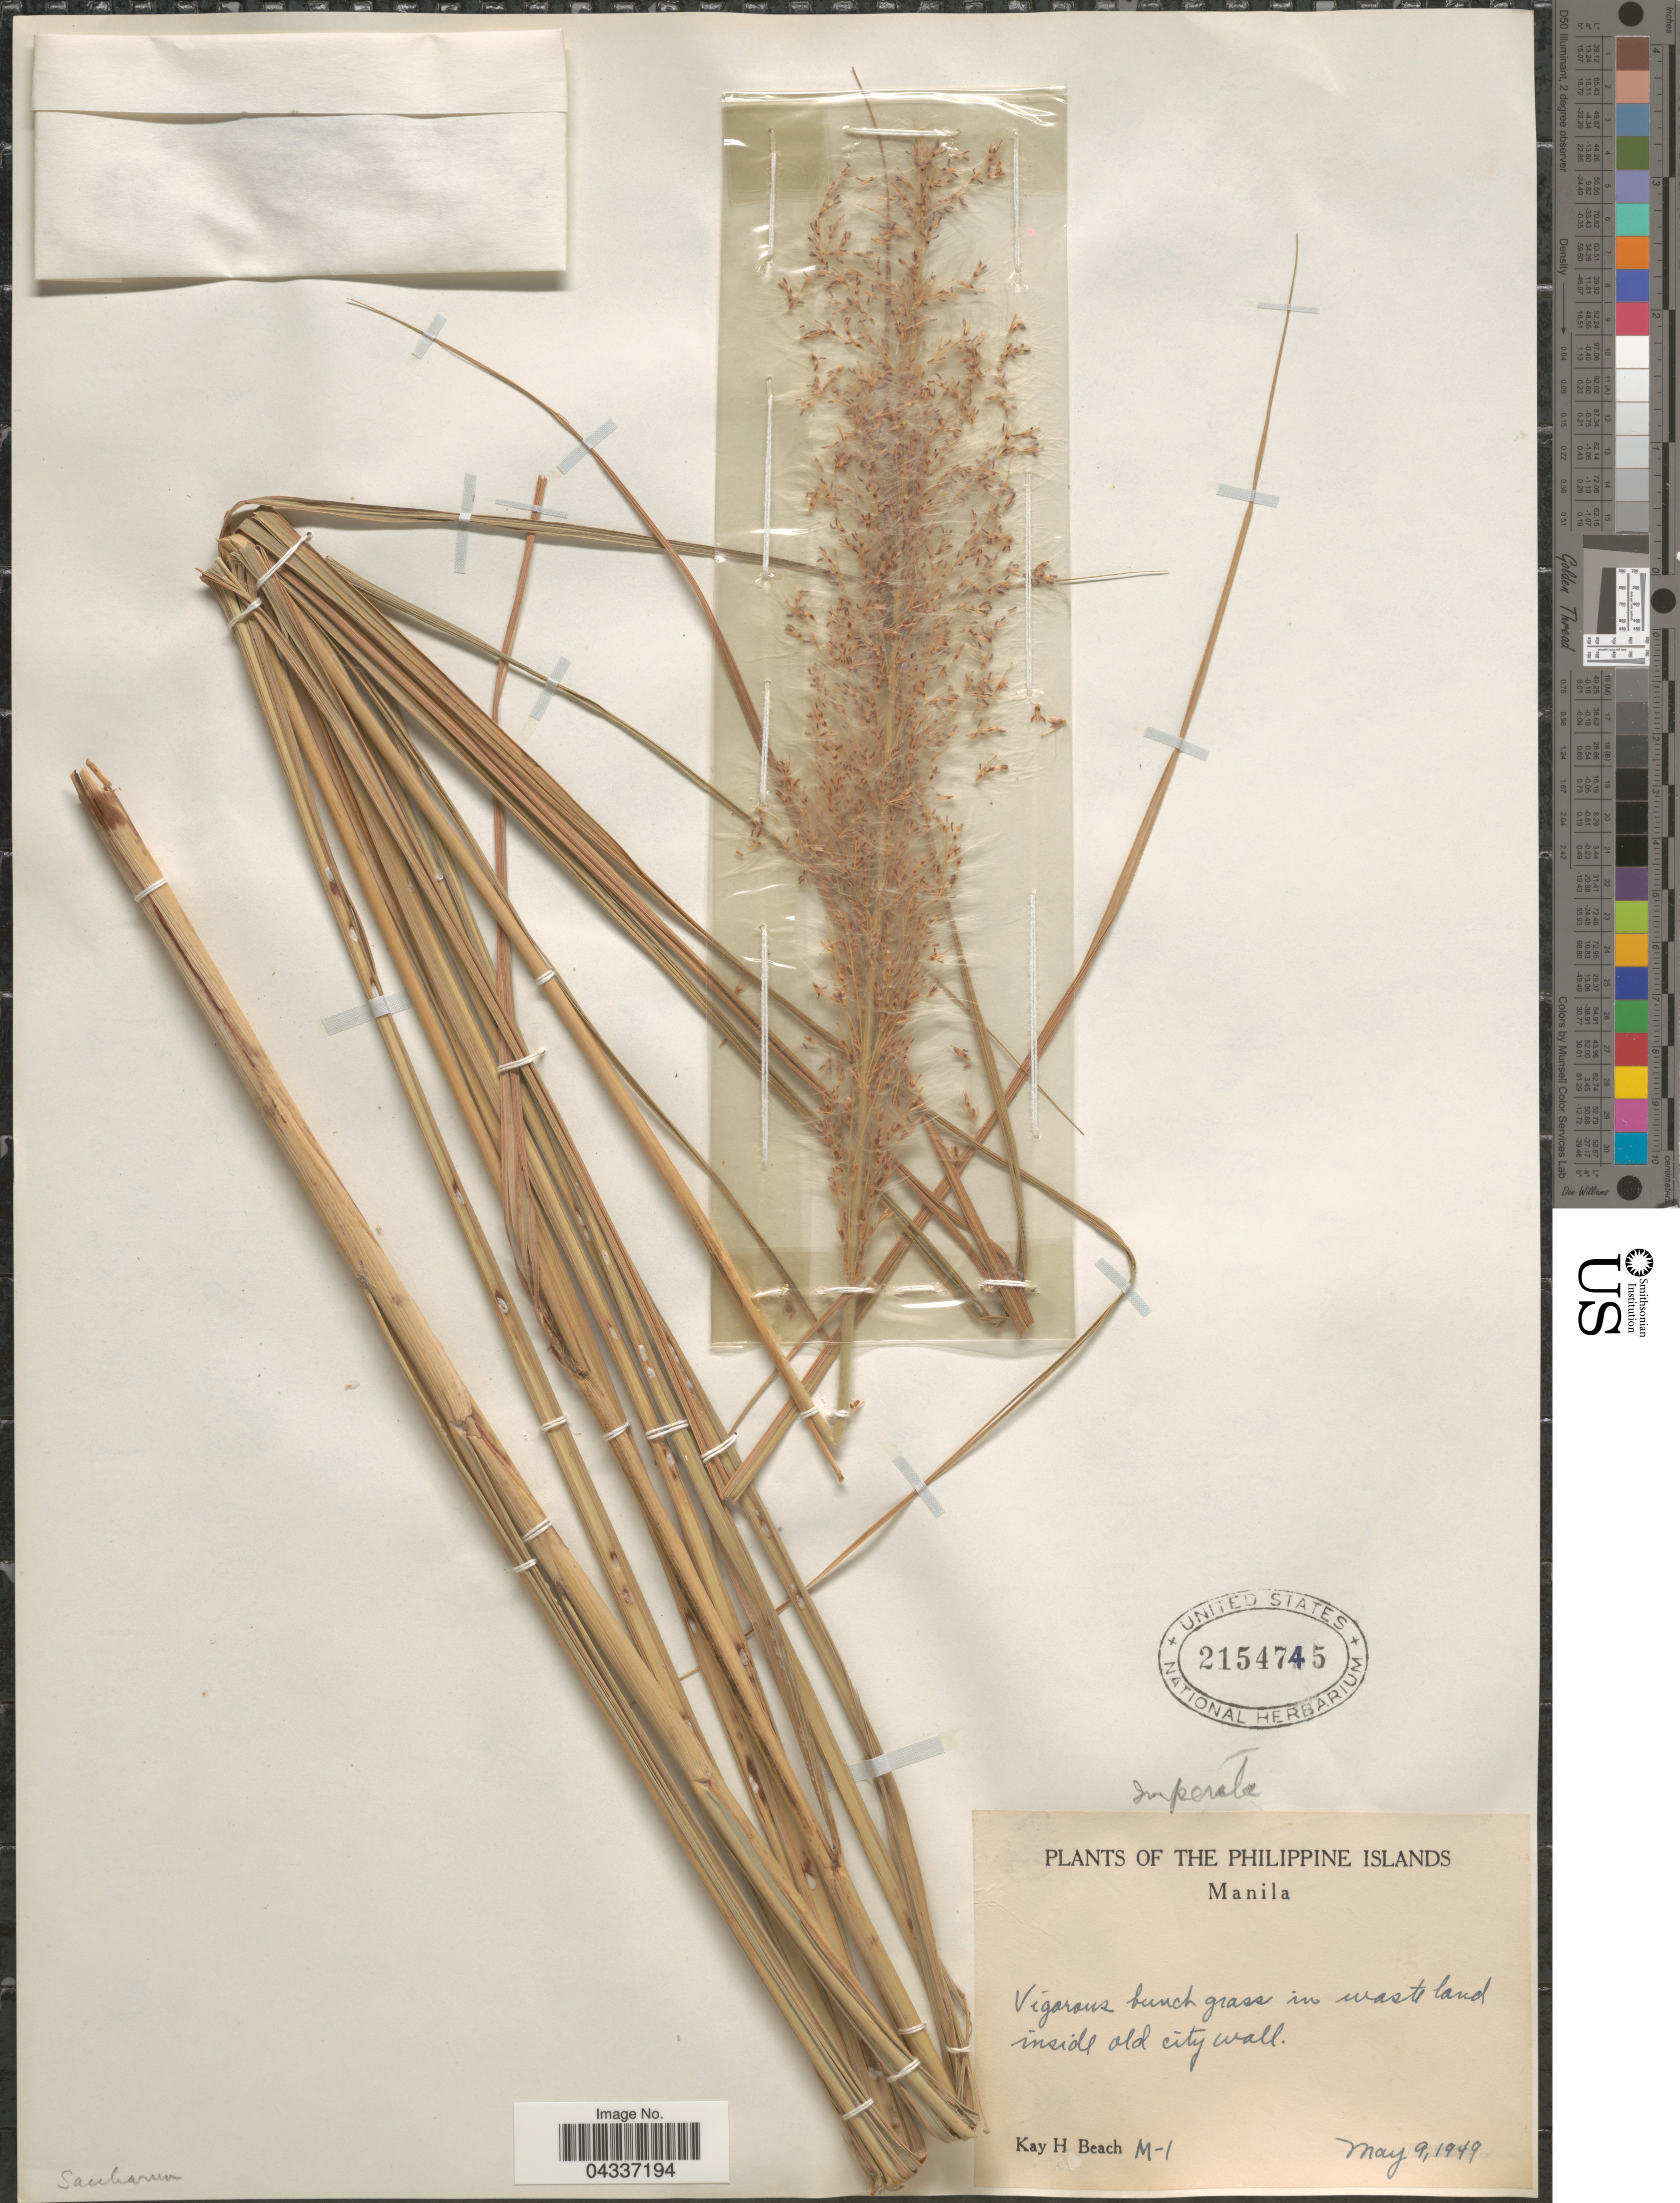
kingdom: Plantae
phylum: Tracheophyta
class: Liliopsida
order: Poales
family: Poaceae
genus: Imperata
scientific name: Imperata sp.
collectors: K. H. Beach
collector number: M-1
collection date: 1949-05-09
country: Philippines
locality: The Philippine Islands. Manila.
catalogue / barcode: US 2154745